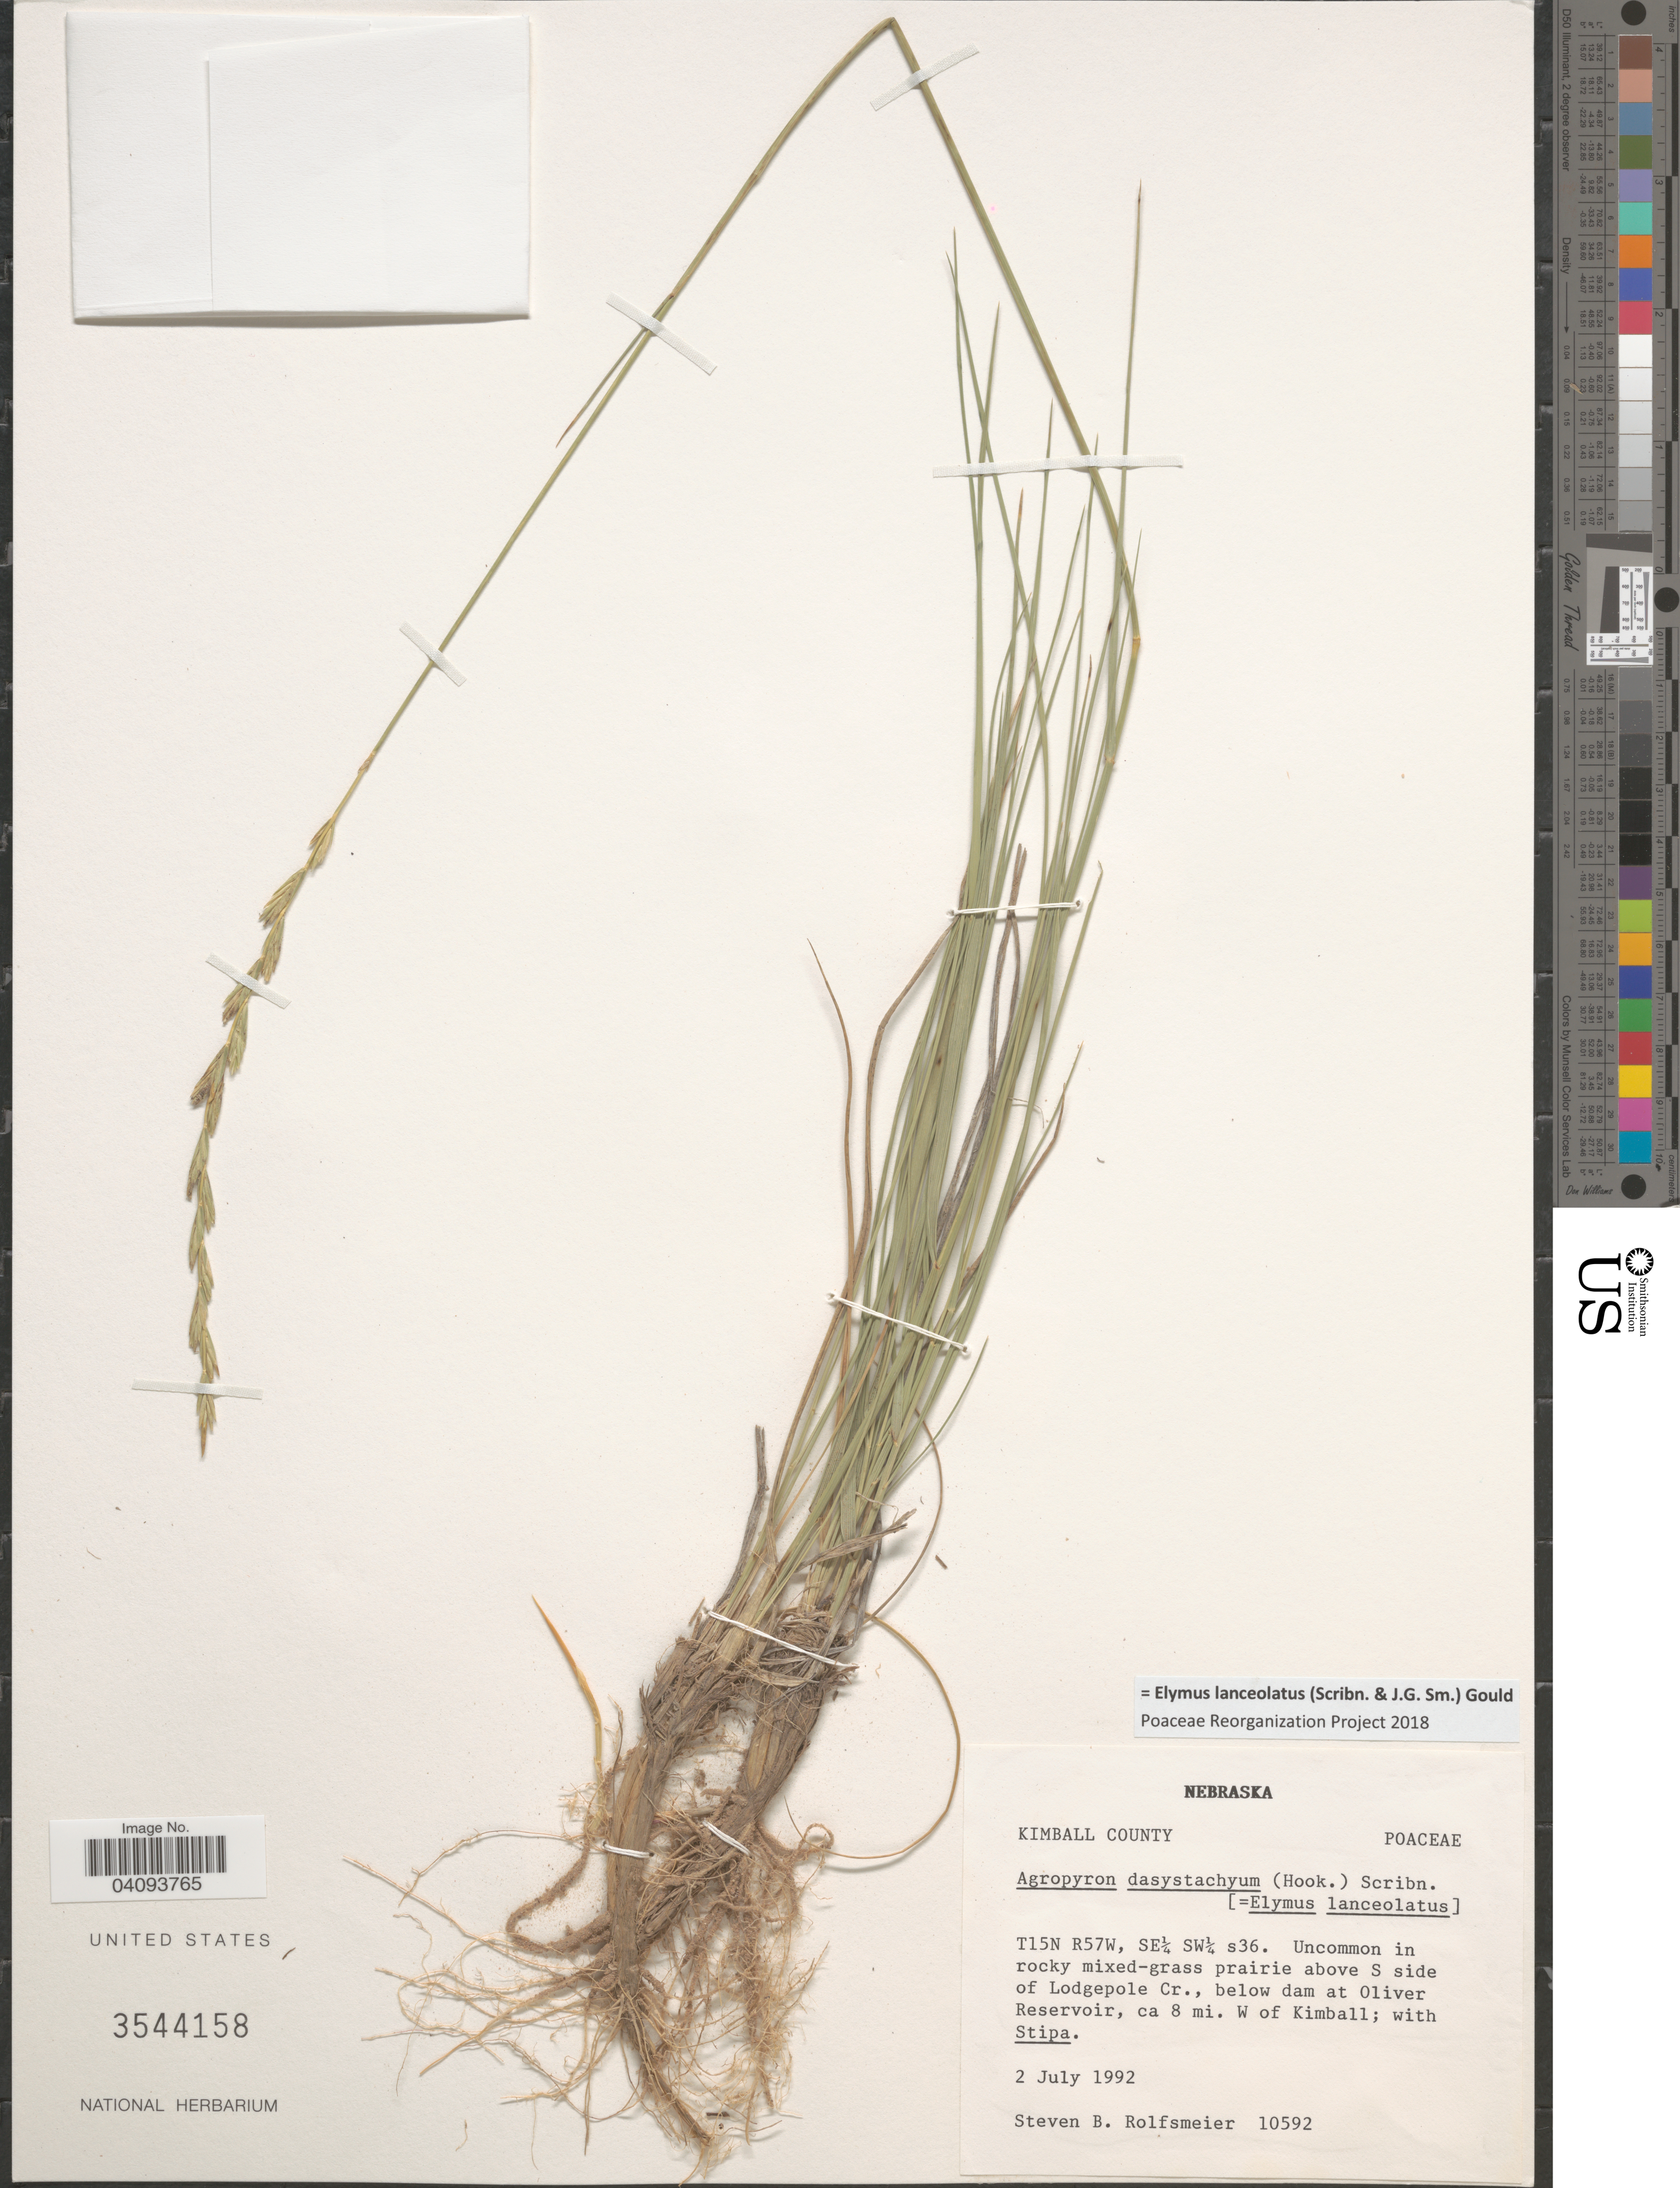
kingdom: Plantae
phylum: Tracheophyta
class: Liliopsida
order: Poales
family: Poaceae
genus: Elymus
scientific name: Elymus lanceolatus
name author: (Scribn. & J.G. Sm.) Gould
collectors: S. Rolfsmeier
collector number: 10592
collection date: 1992-07-02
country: United States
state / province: Nebraska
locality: Kimball County. T15N R57W, SE¼ SW¼ s36. Above S side of Lodgepole Cr., below dam at Oliver Reservoir, ca 8 mi. W of Kimball.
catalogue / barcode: US 3544158